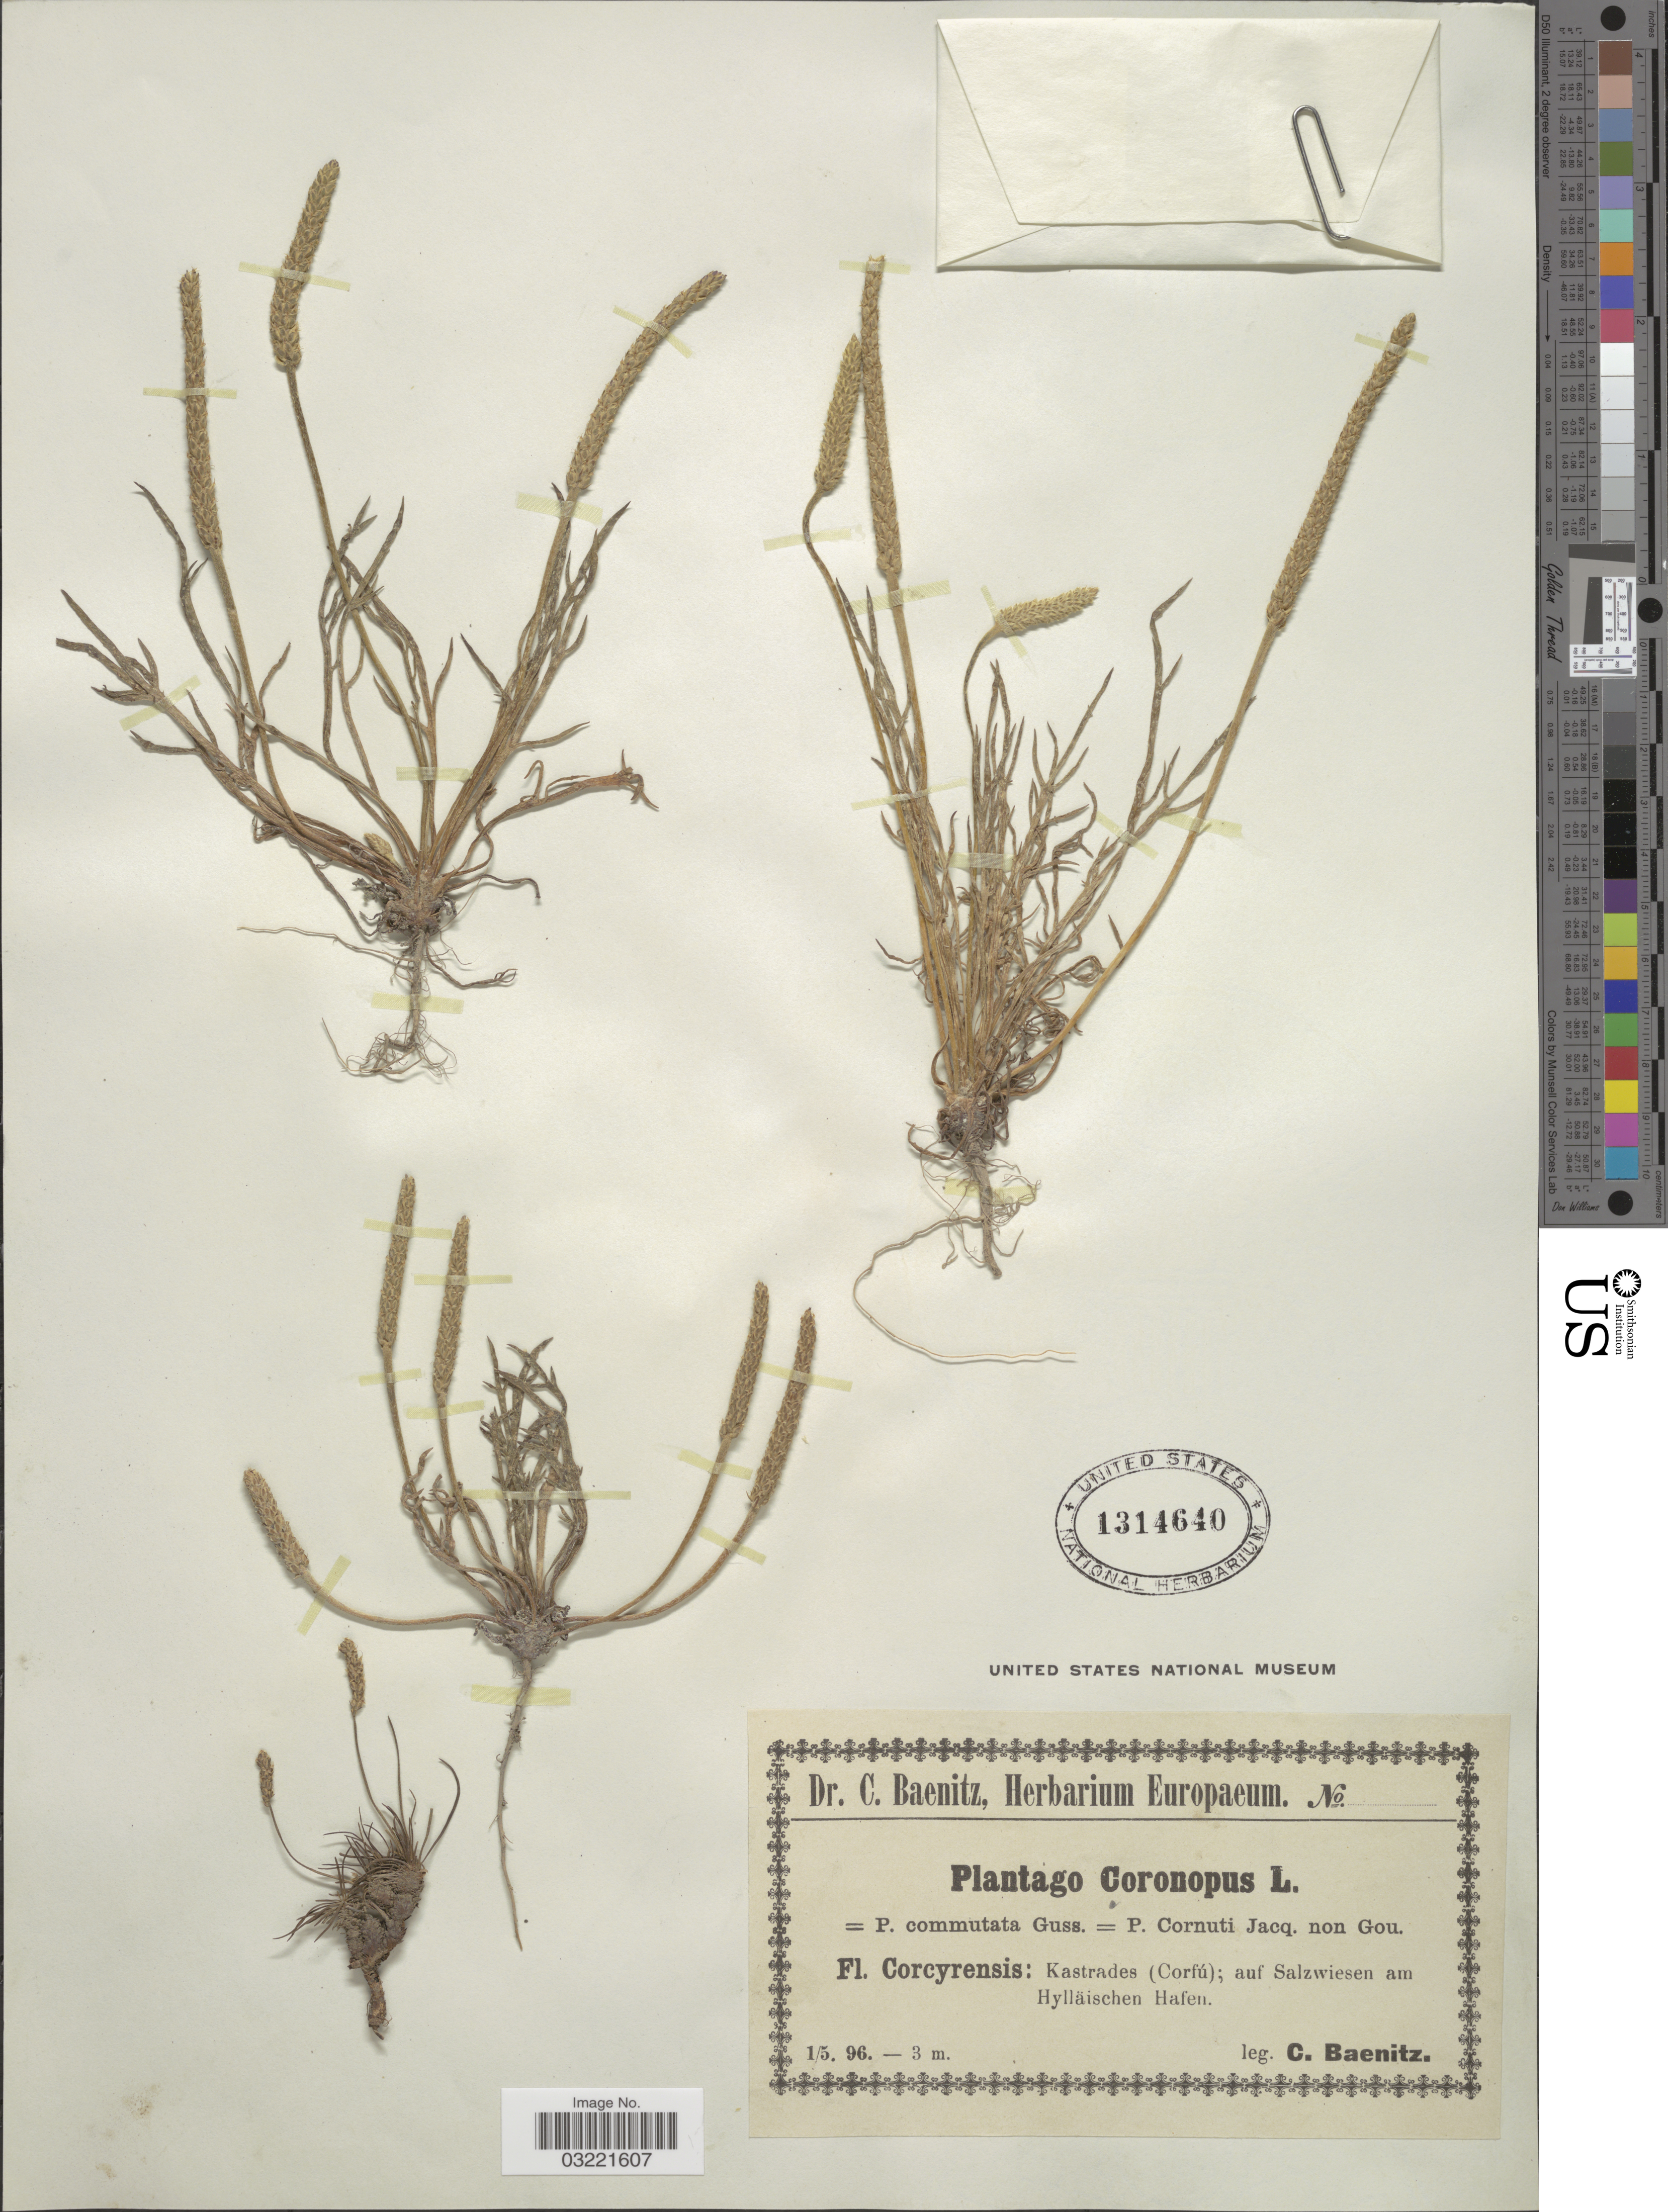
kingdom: Plantae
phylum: Tracheophyta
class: Magnoliopsida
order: Lamiales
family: Plantaginaceae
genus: Plantago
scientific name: Plantago coronopus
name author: L.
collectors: C. G. Baenitz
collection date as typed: Transcribed d/m/y: 1/5/96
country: Greece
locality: Corcyrensis: Kastrades (Corfú); auf Salzwiesen am Hylläischen Hafen.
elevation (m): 3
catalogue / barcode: US 1314640